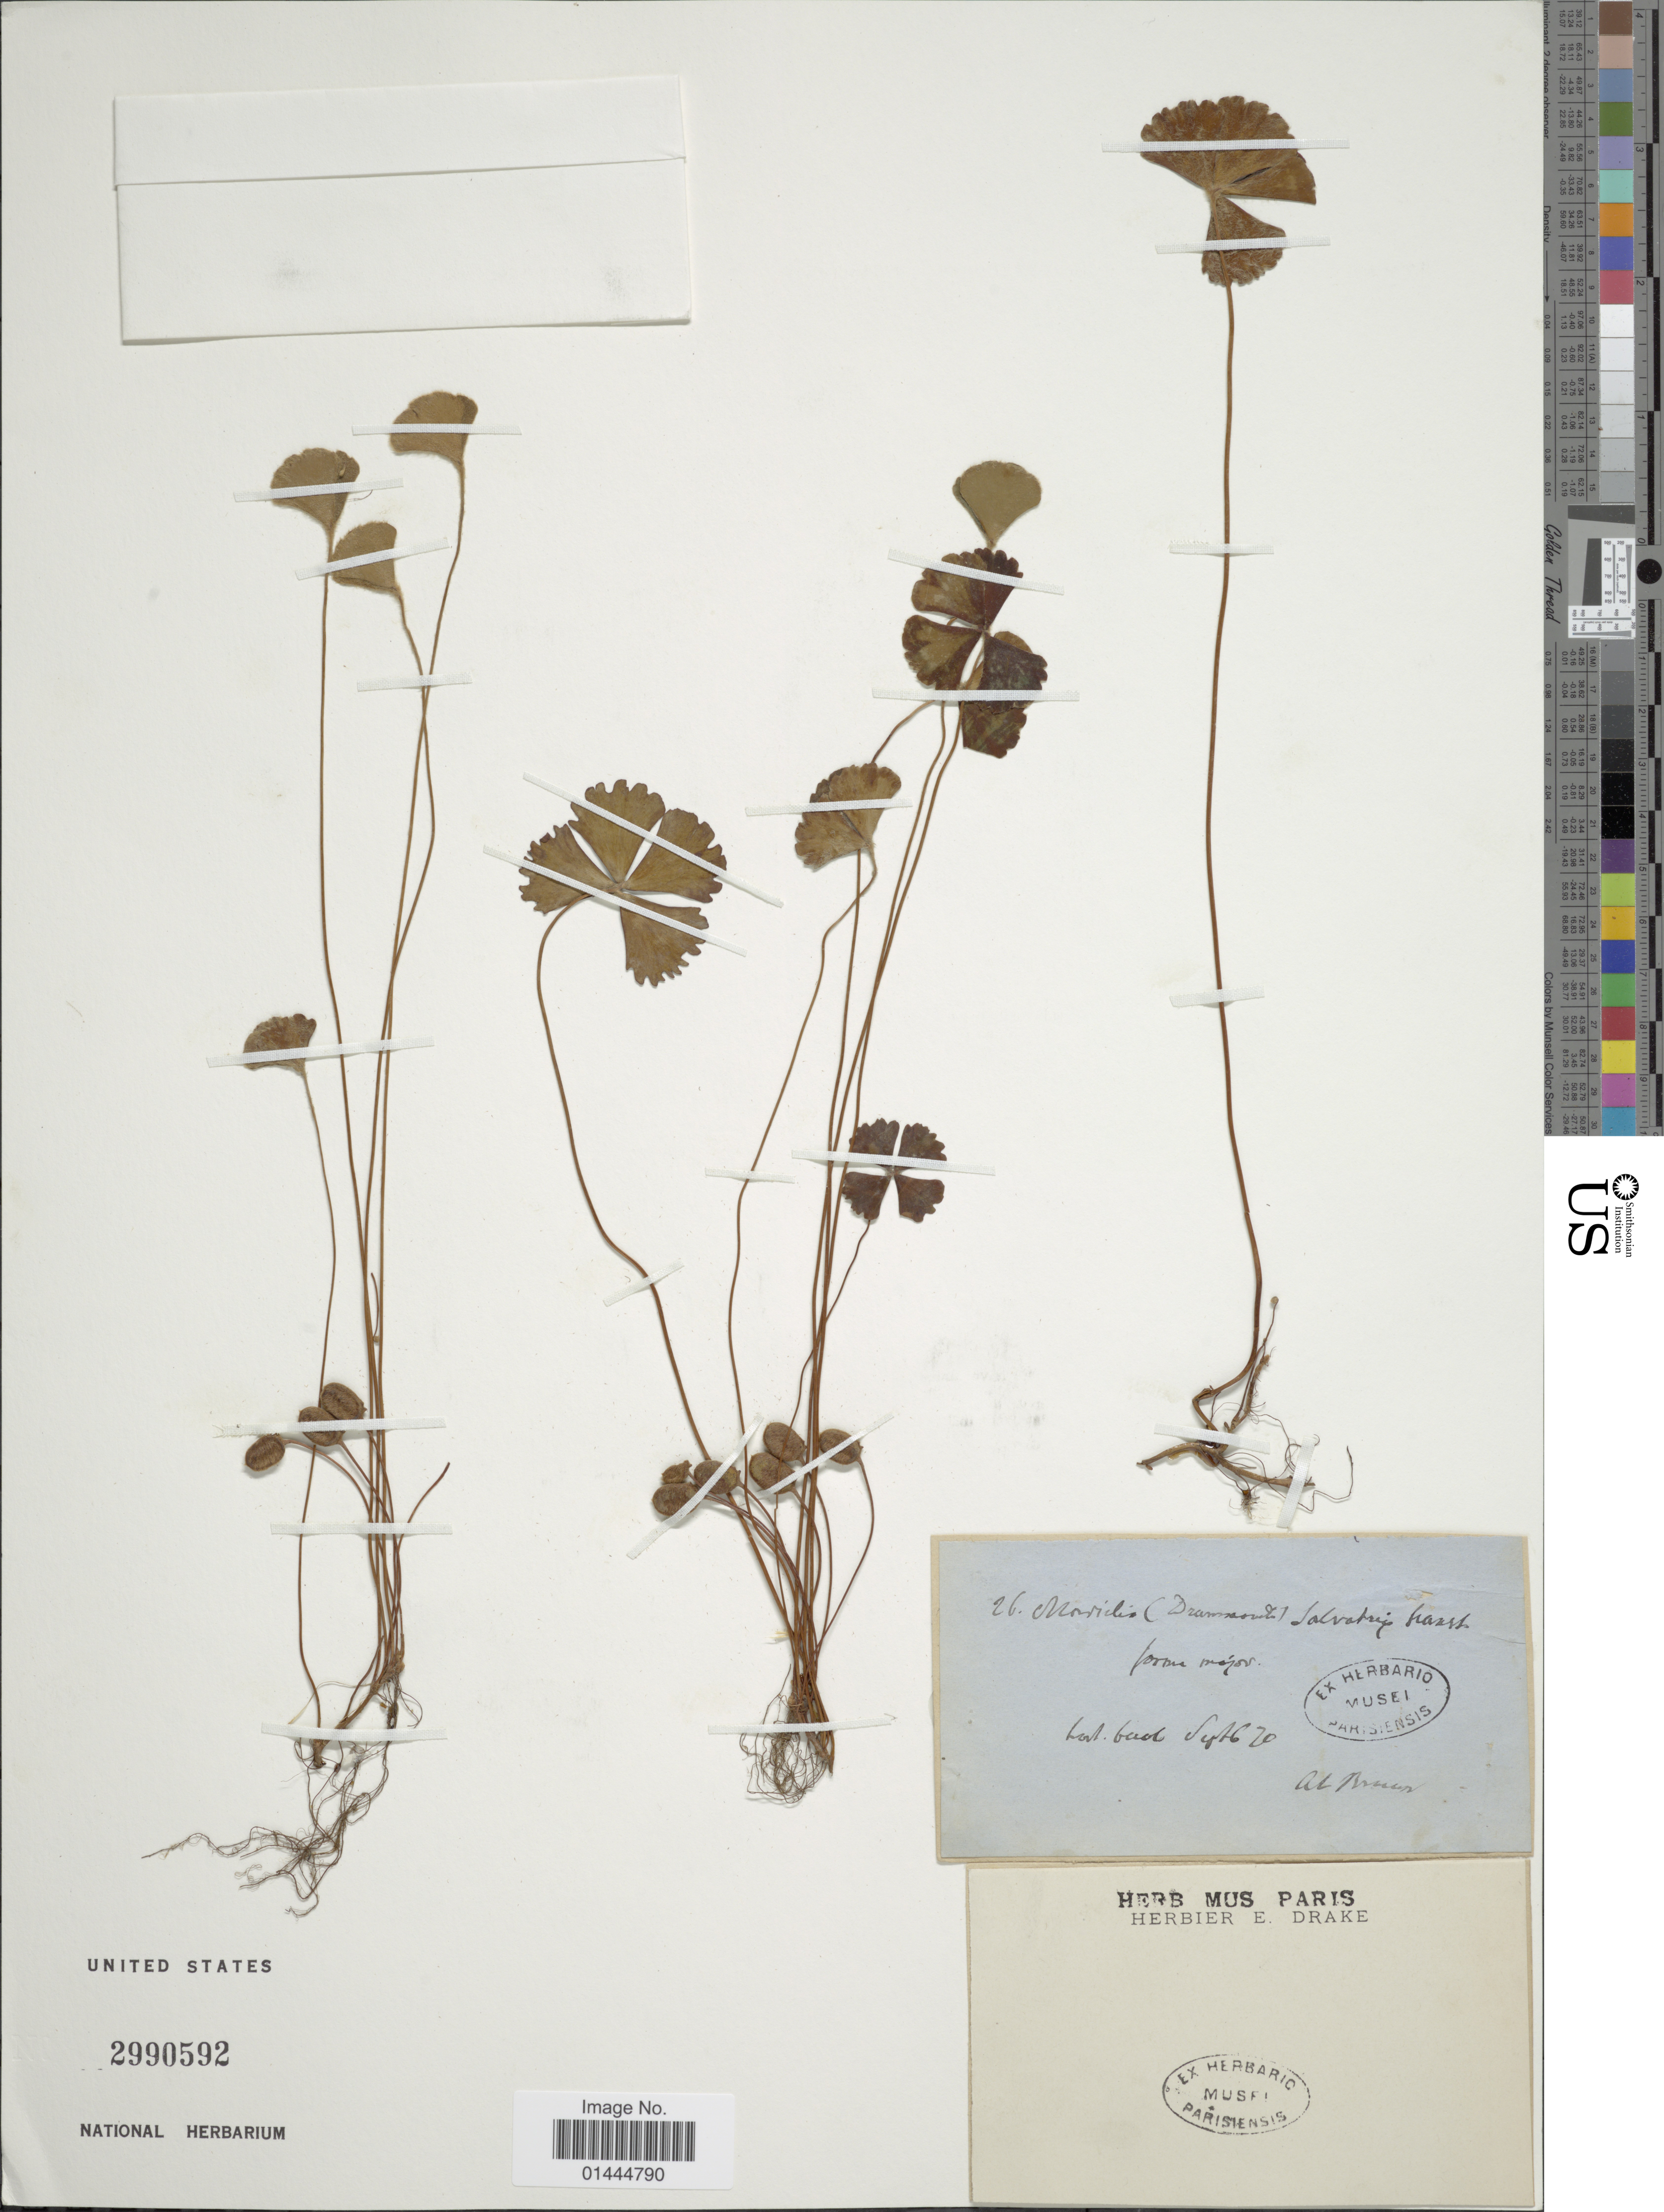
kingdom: Plantae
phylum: Tracheophyta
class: Polypodiopsida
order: Salviniales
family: Marsileaceae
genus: Marsilea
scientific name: Marsilea drummondii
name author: A. Braun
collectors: A. Braun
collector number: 26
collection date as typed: Transcribed d/m/y: /9/20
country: Germany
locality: Hort. Berol. [interpreted]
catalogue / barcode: US 2990592